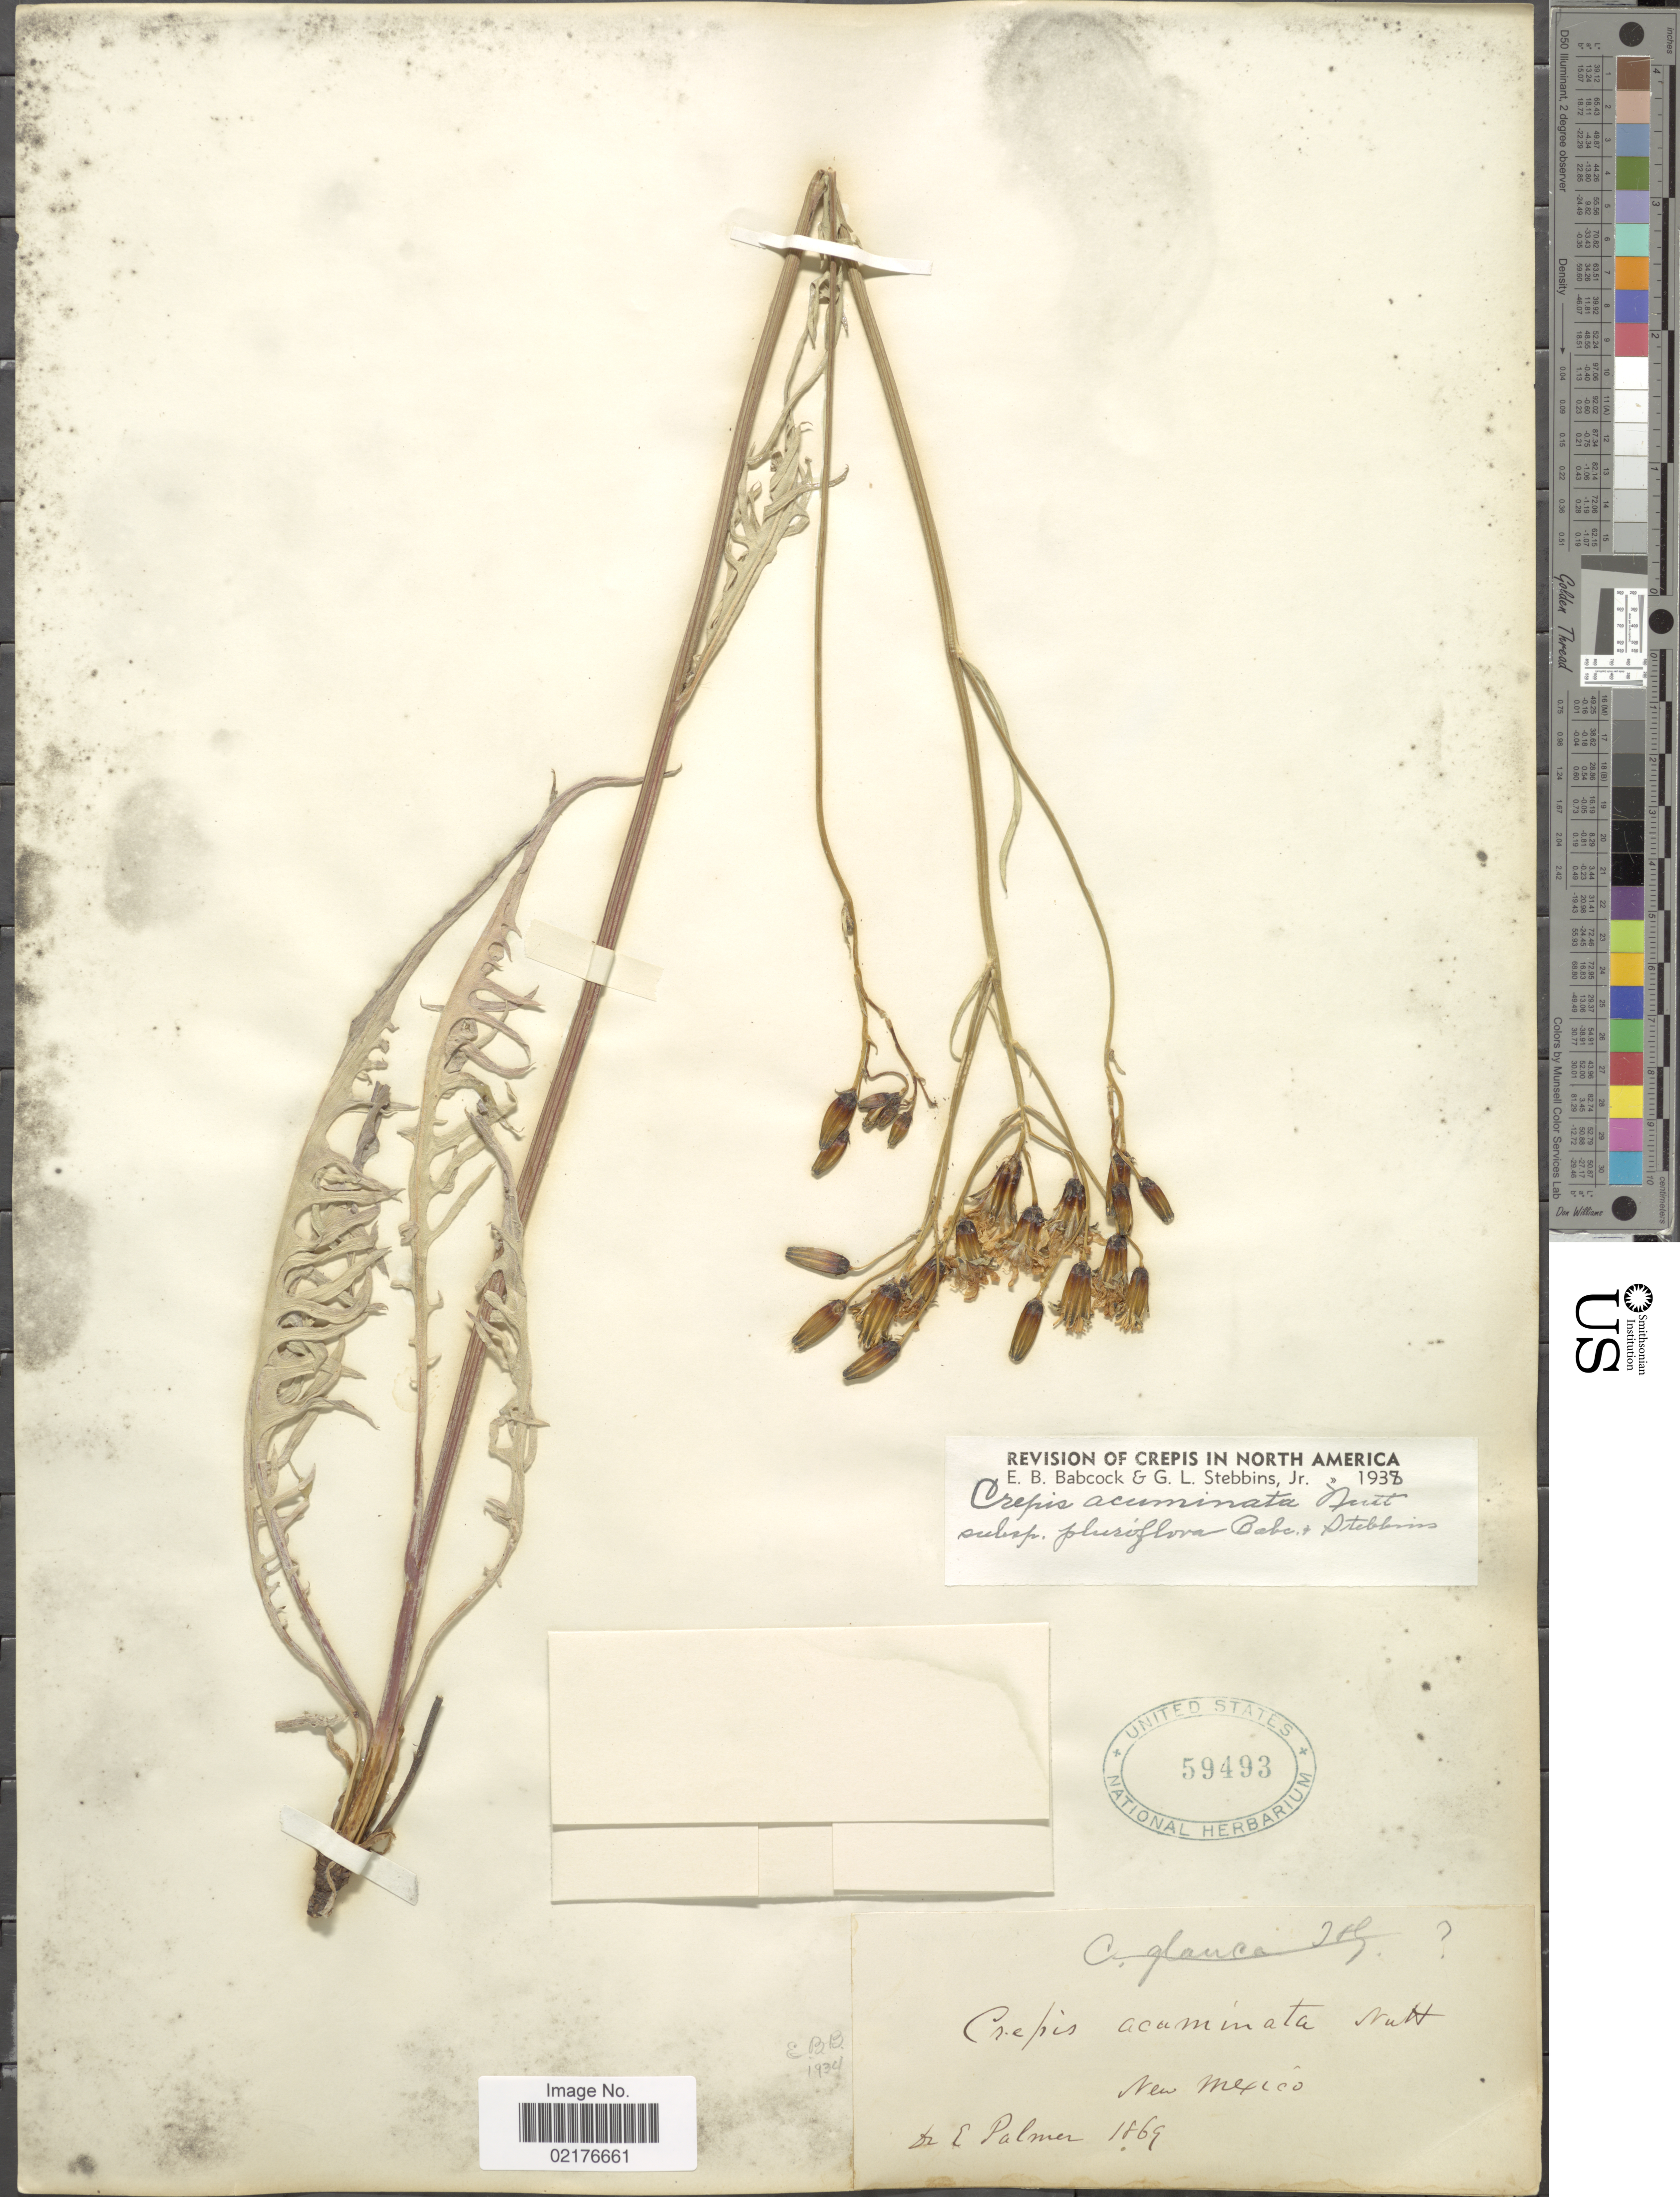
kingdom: Plantae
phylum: Tracheophyta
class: Magnoliopsida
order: Asterales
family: Asteraceae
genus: Crepis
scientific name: Crepis acuminata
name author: Nutt.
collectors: E. Palmer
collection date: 1869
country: United States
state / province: New Mexico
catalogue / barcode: US 59493